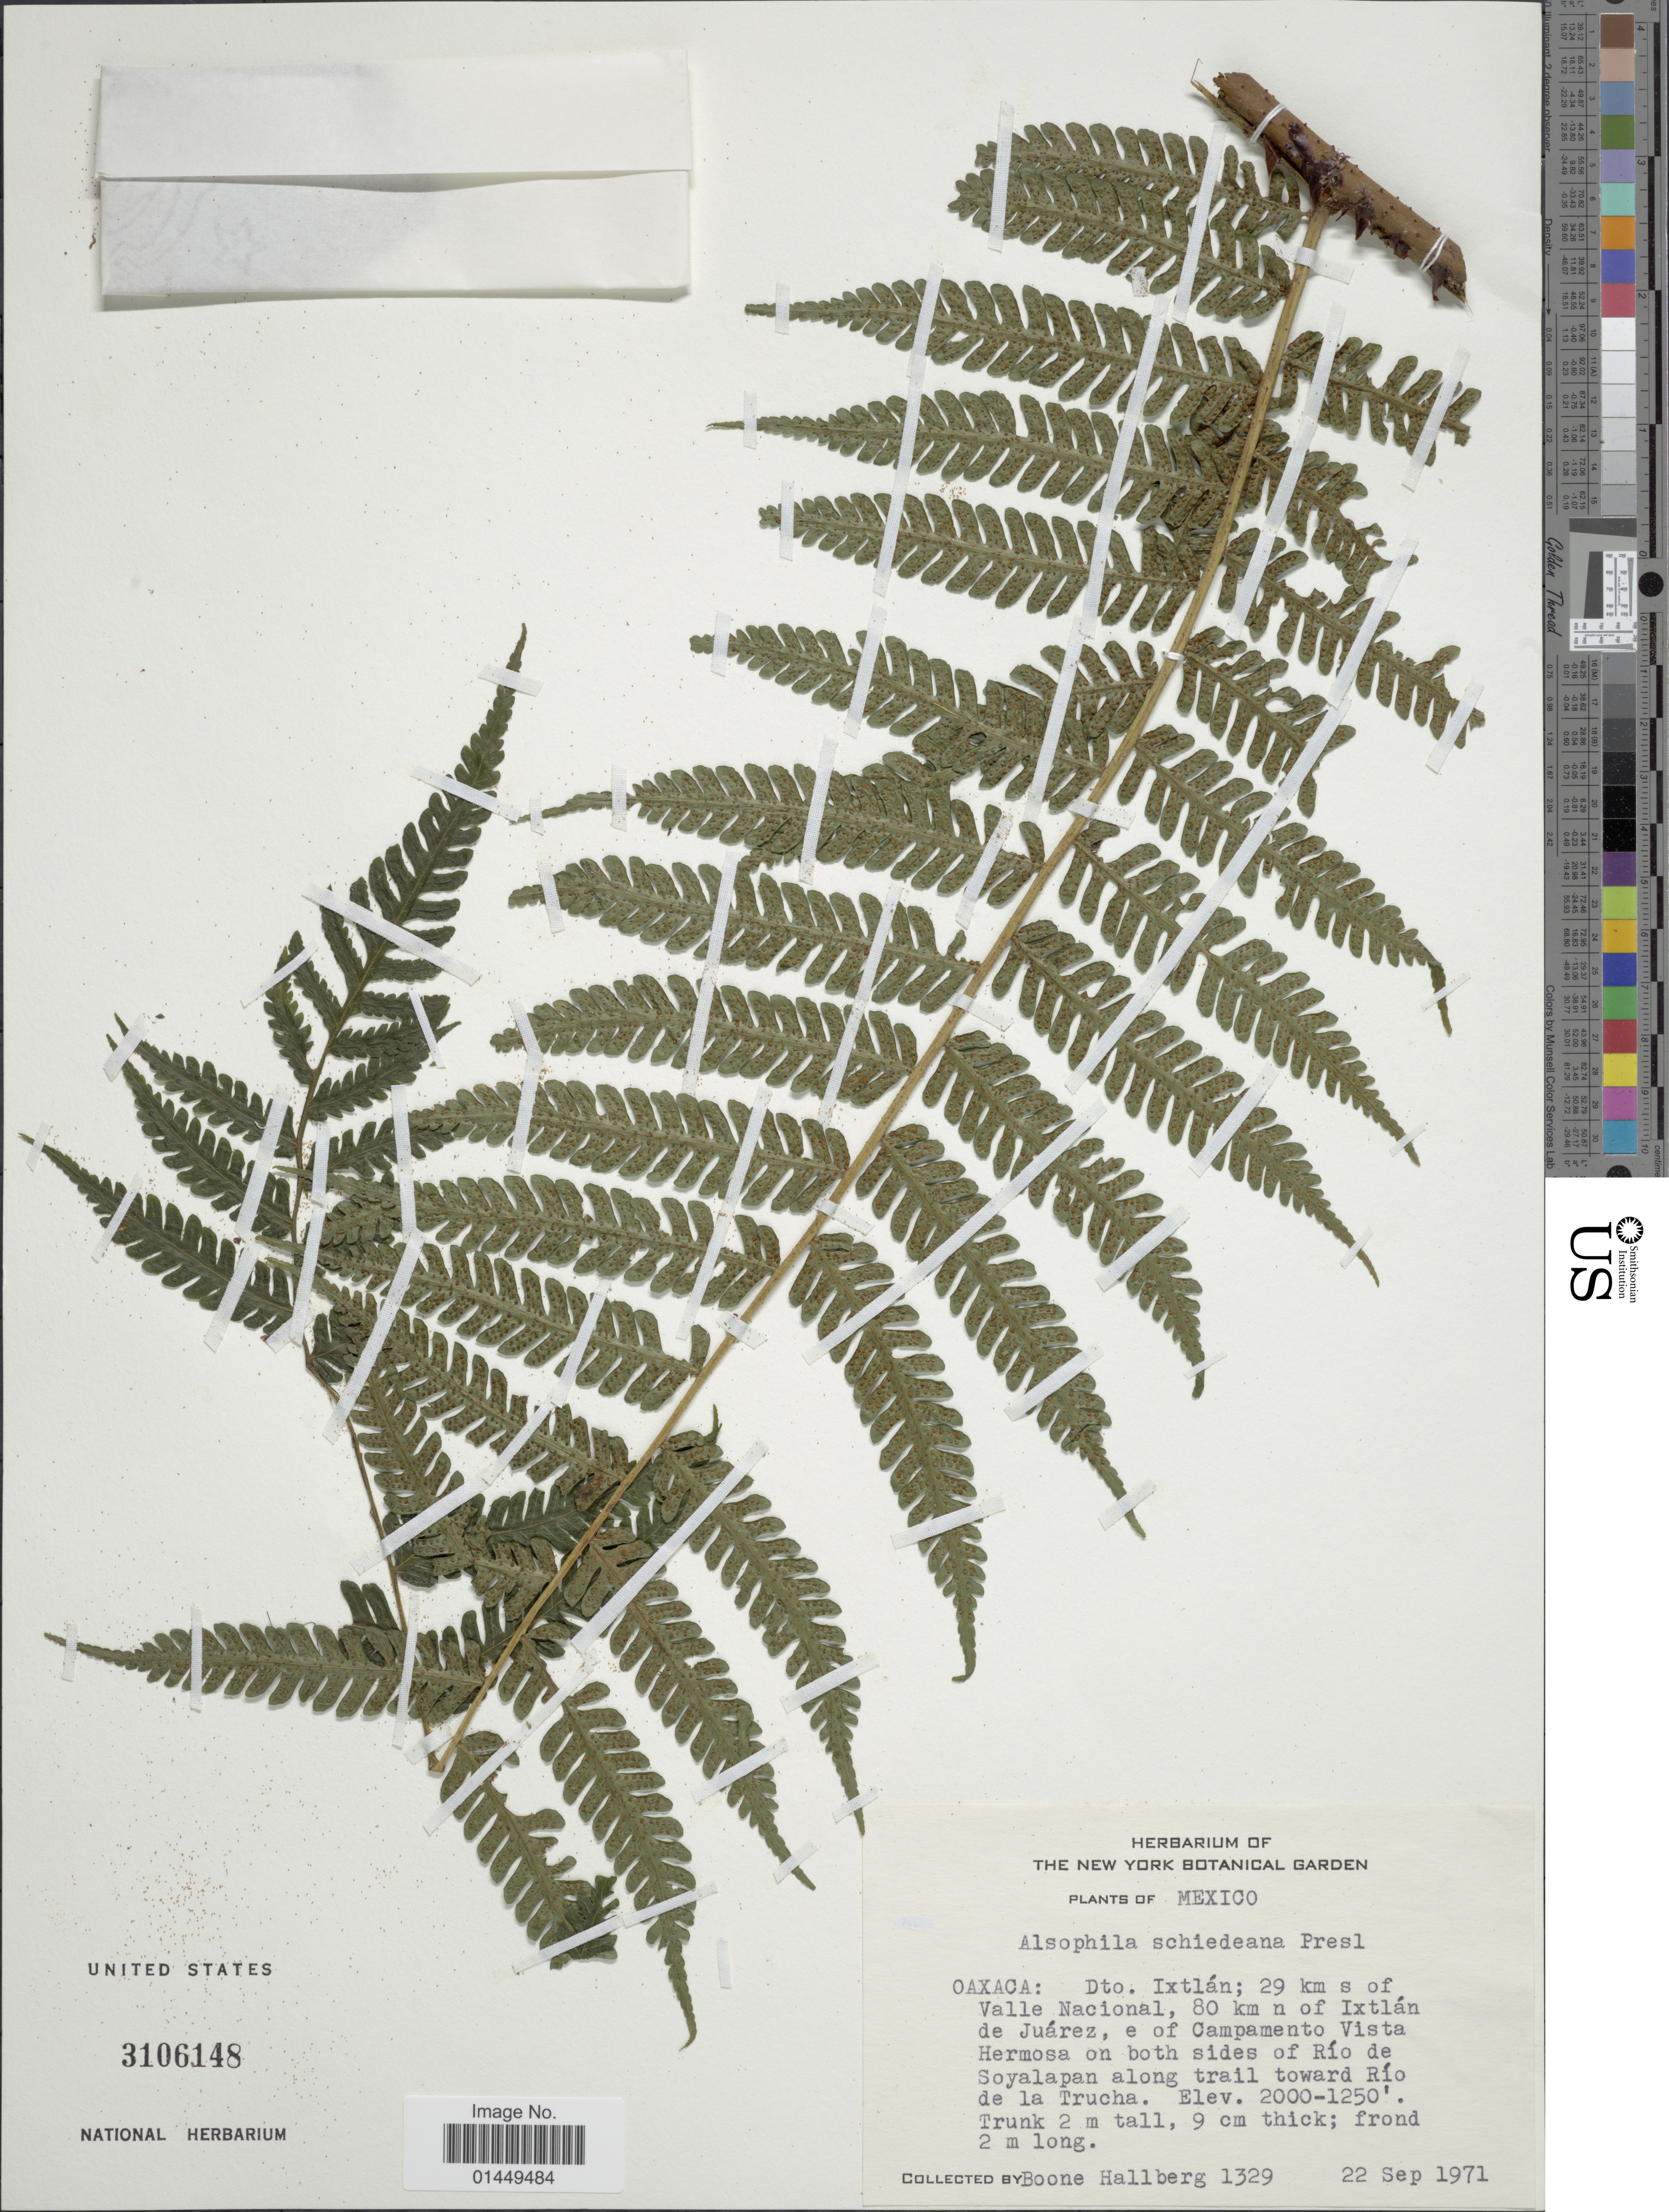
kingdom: Plantae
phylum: Tracheophyta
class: Polypodiopsida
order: Cyatheales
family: Cyatheaceae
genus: Cyathea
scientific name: Cyathea schiedeana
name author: (C. Presl) Domin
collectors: B. Hallberg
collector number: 1329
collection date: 1971-09-22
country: Mexico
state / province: Oaxaca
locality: Oaxaca: Dto. Ixtlan: 29 km s of Valle Nacional, 80 km n of Ixtlan de Juarez, e of Campamento Vista Hermosa on both sides of Rio de Soyalapan along trail toward Rio de La Trucha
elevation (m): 381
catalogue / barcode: US 3106148